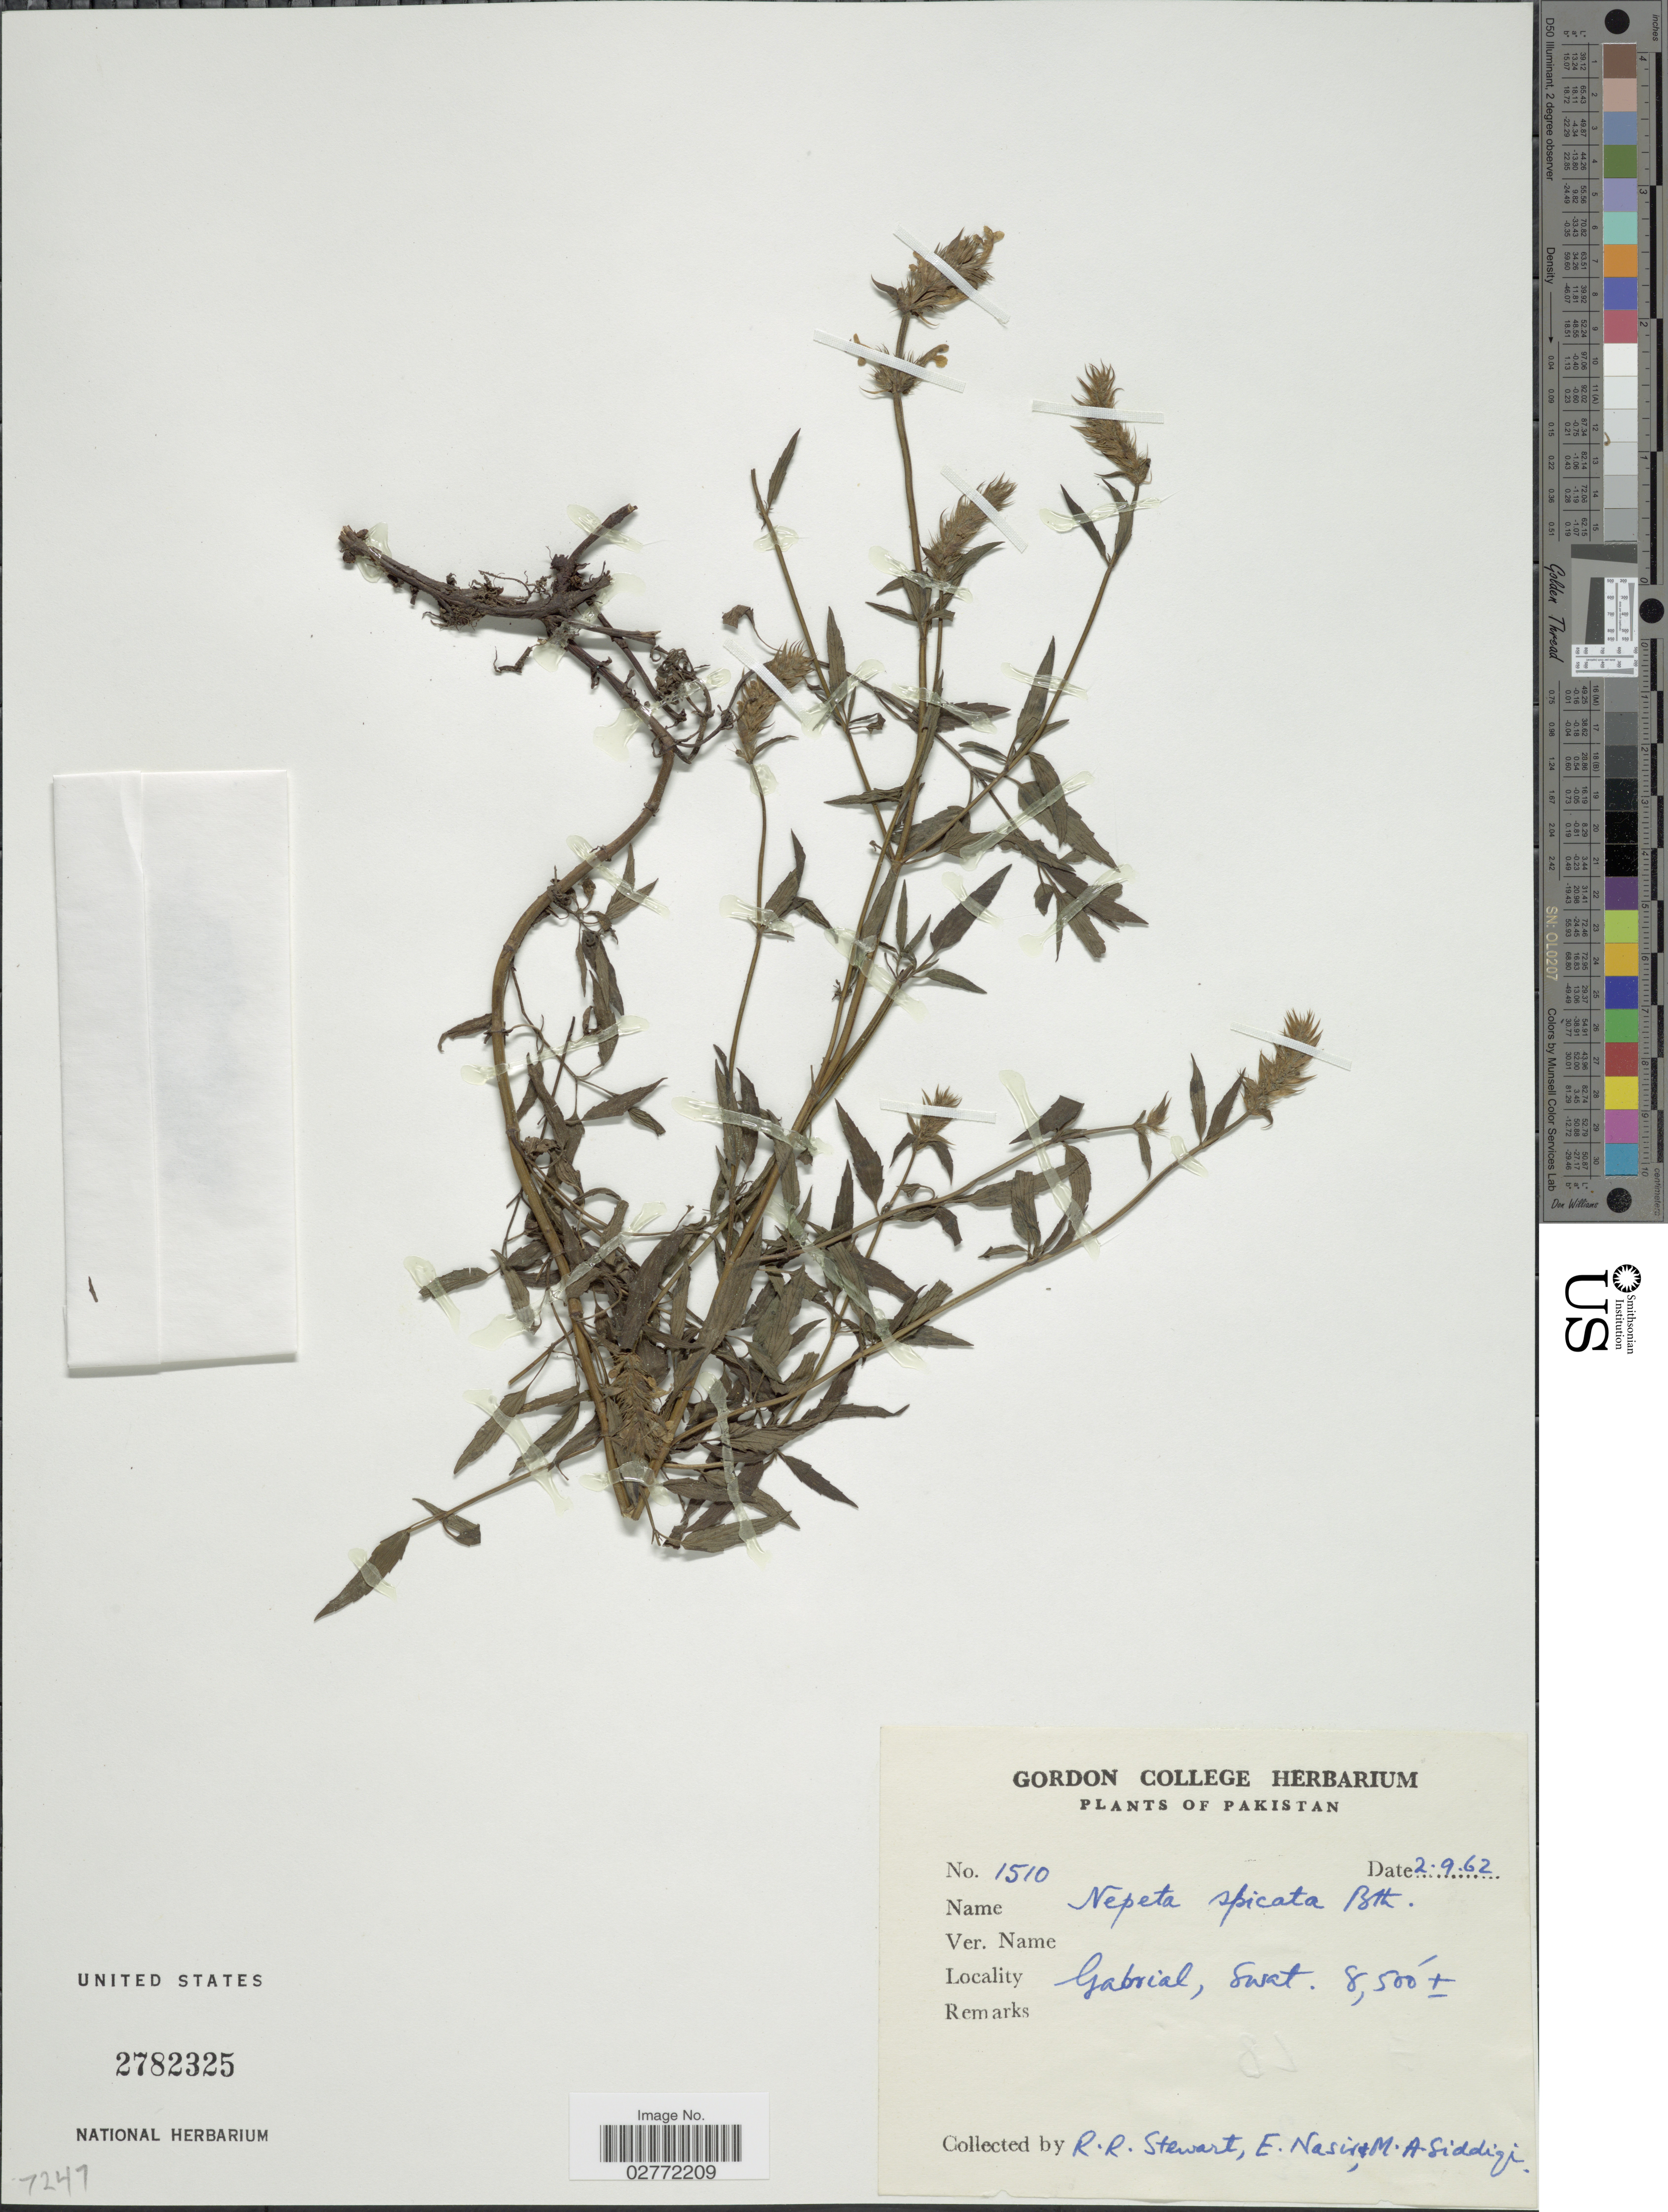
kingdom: Plantae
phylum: Tracheophyta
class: Magnoliopsida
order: Lamiales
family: Lamiaceae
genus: Nepeta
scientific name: Nepeta spicata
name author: Benth.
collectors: R. R. Stewart, E. Nasir & M. Siddiqi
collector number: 1510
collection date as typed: Transcribed d/m/y: 2/9/62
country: Pakistan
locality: Gabrial, Swat.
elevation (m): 2591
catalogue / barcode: US 2782325